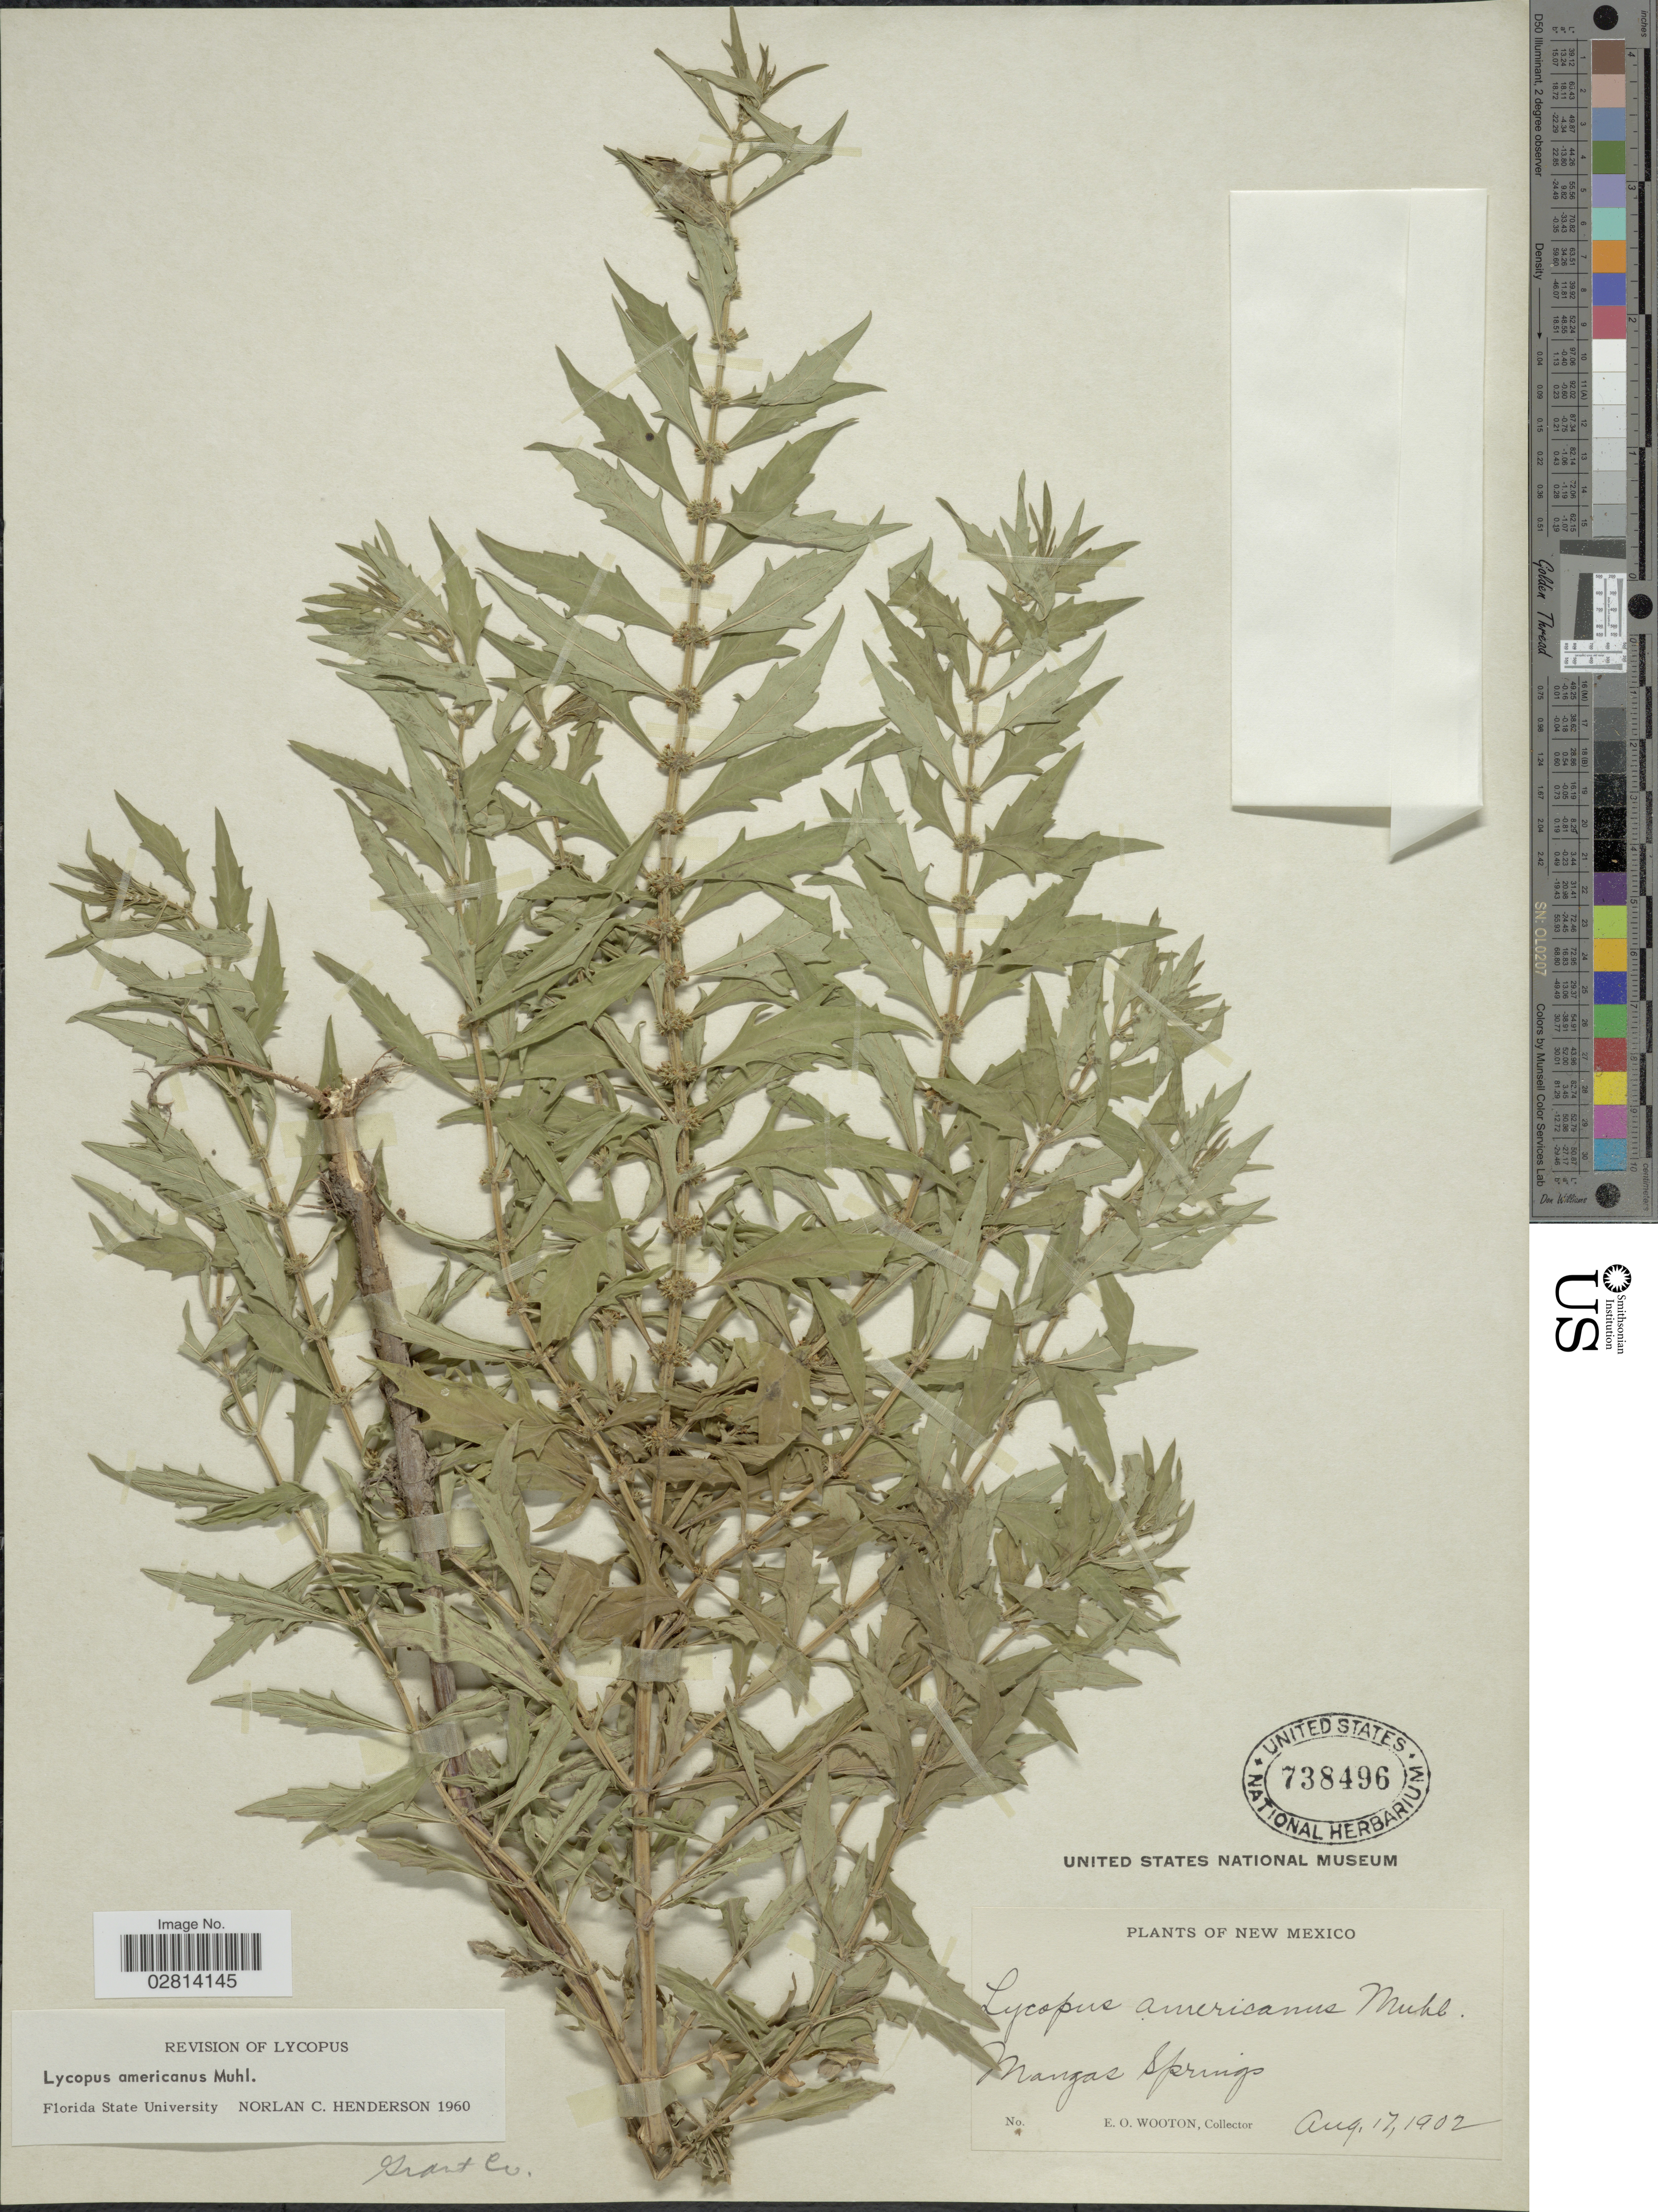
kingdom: Plantae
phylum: Tracheophyta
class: Magnoliopsida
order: Lamiales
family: Lamiaceae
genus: Lycopus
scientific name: Lycopus americanus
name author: Muhl. ex W.P.C. Barton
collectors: E. O. Wooton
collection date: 1902-08-17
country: United States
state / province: New Mexico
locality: Mangas Springs, Grant Co.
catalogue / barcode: US 738496